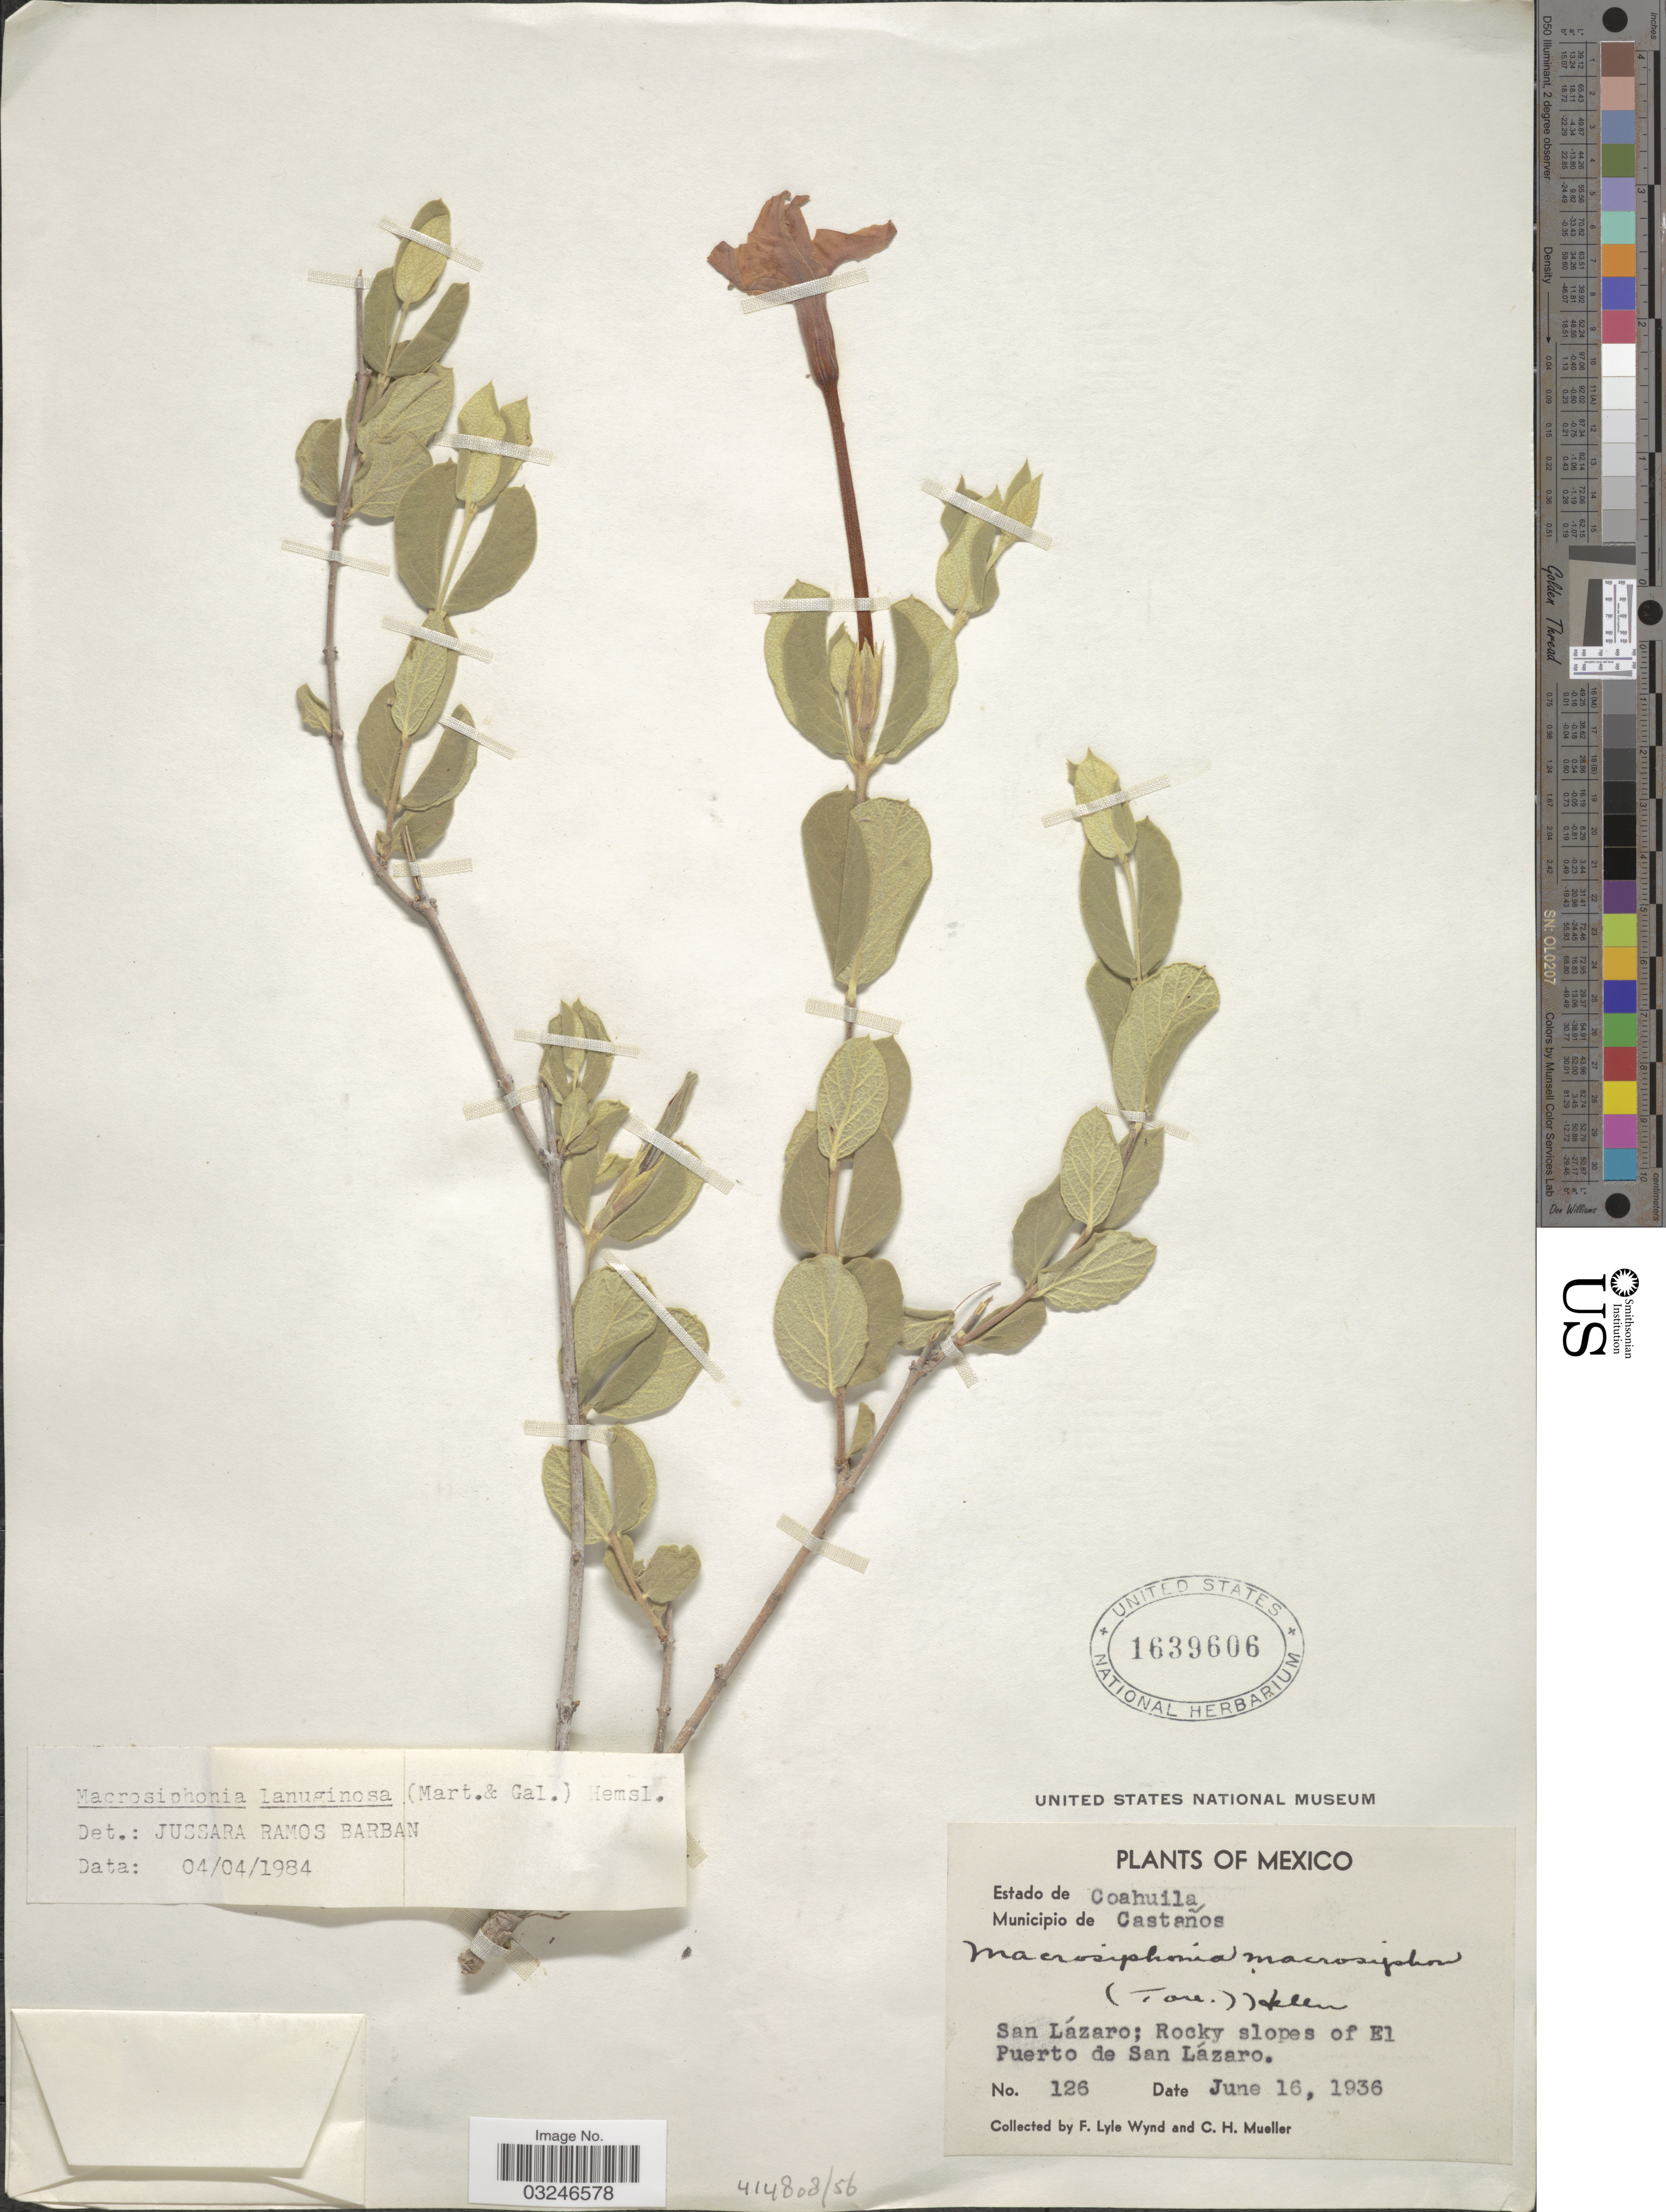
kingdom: Plantae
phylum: Tracheophyta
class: Magnoliopsida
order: Gentianales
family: Apocynaceae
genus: Macrosiphonia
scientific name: Macrosiphonia lanuginosa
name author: (M. Martens & Galeotti) Hemsl.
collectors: F. L. Wynd & C. H. Mueller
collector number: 126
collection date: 1936-06-16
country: Mexico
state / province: Coahuila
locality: Estado de Coahuila. Municipio de Castaños. San Lázaro; Rocky slopes of El Puerto de San Lázaro.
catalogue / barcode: US 1639606